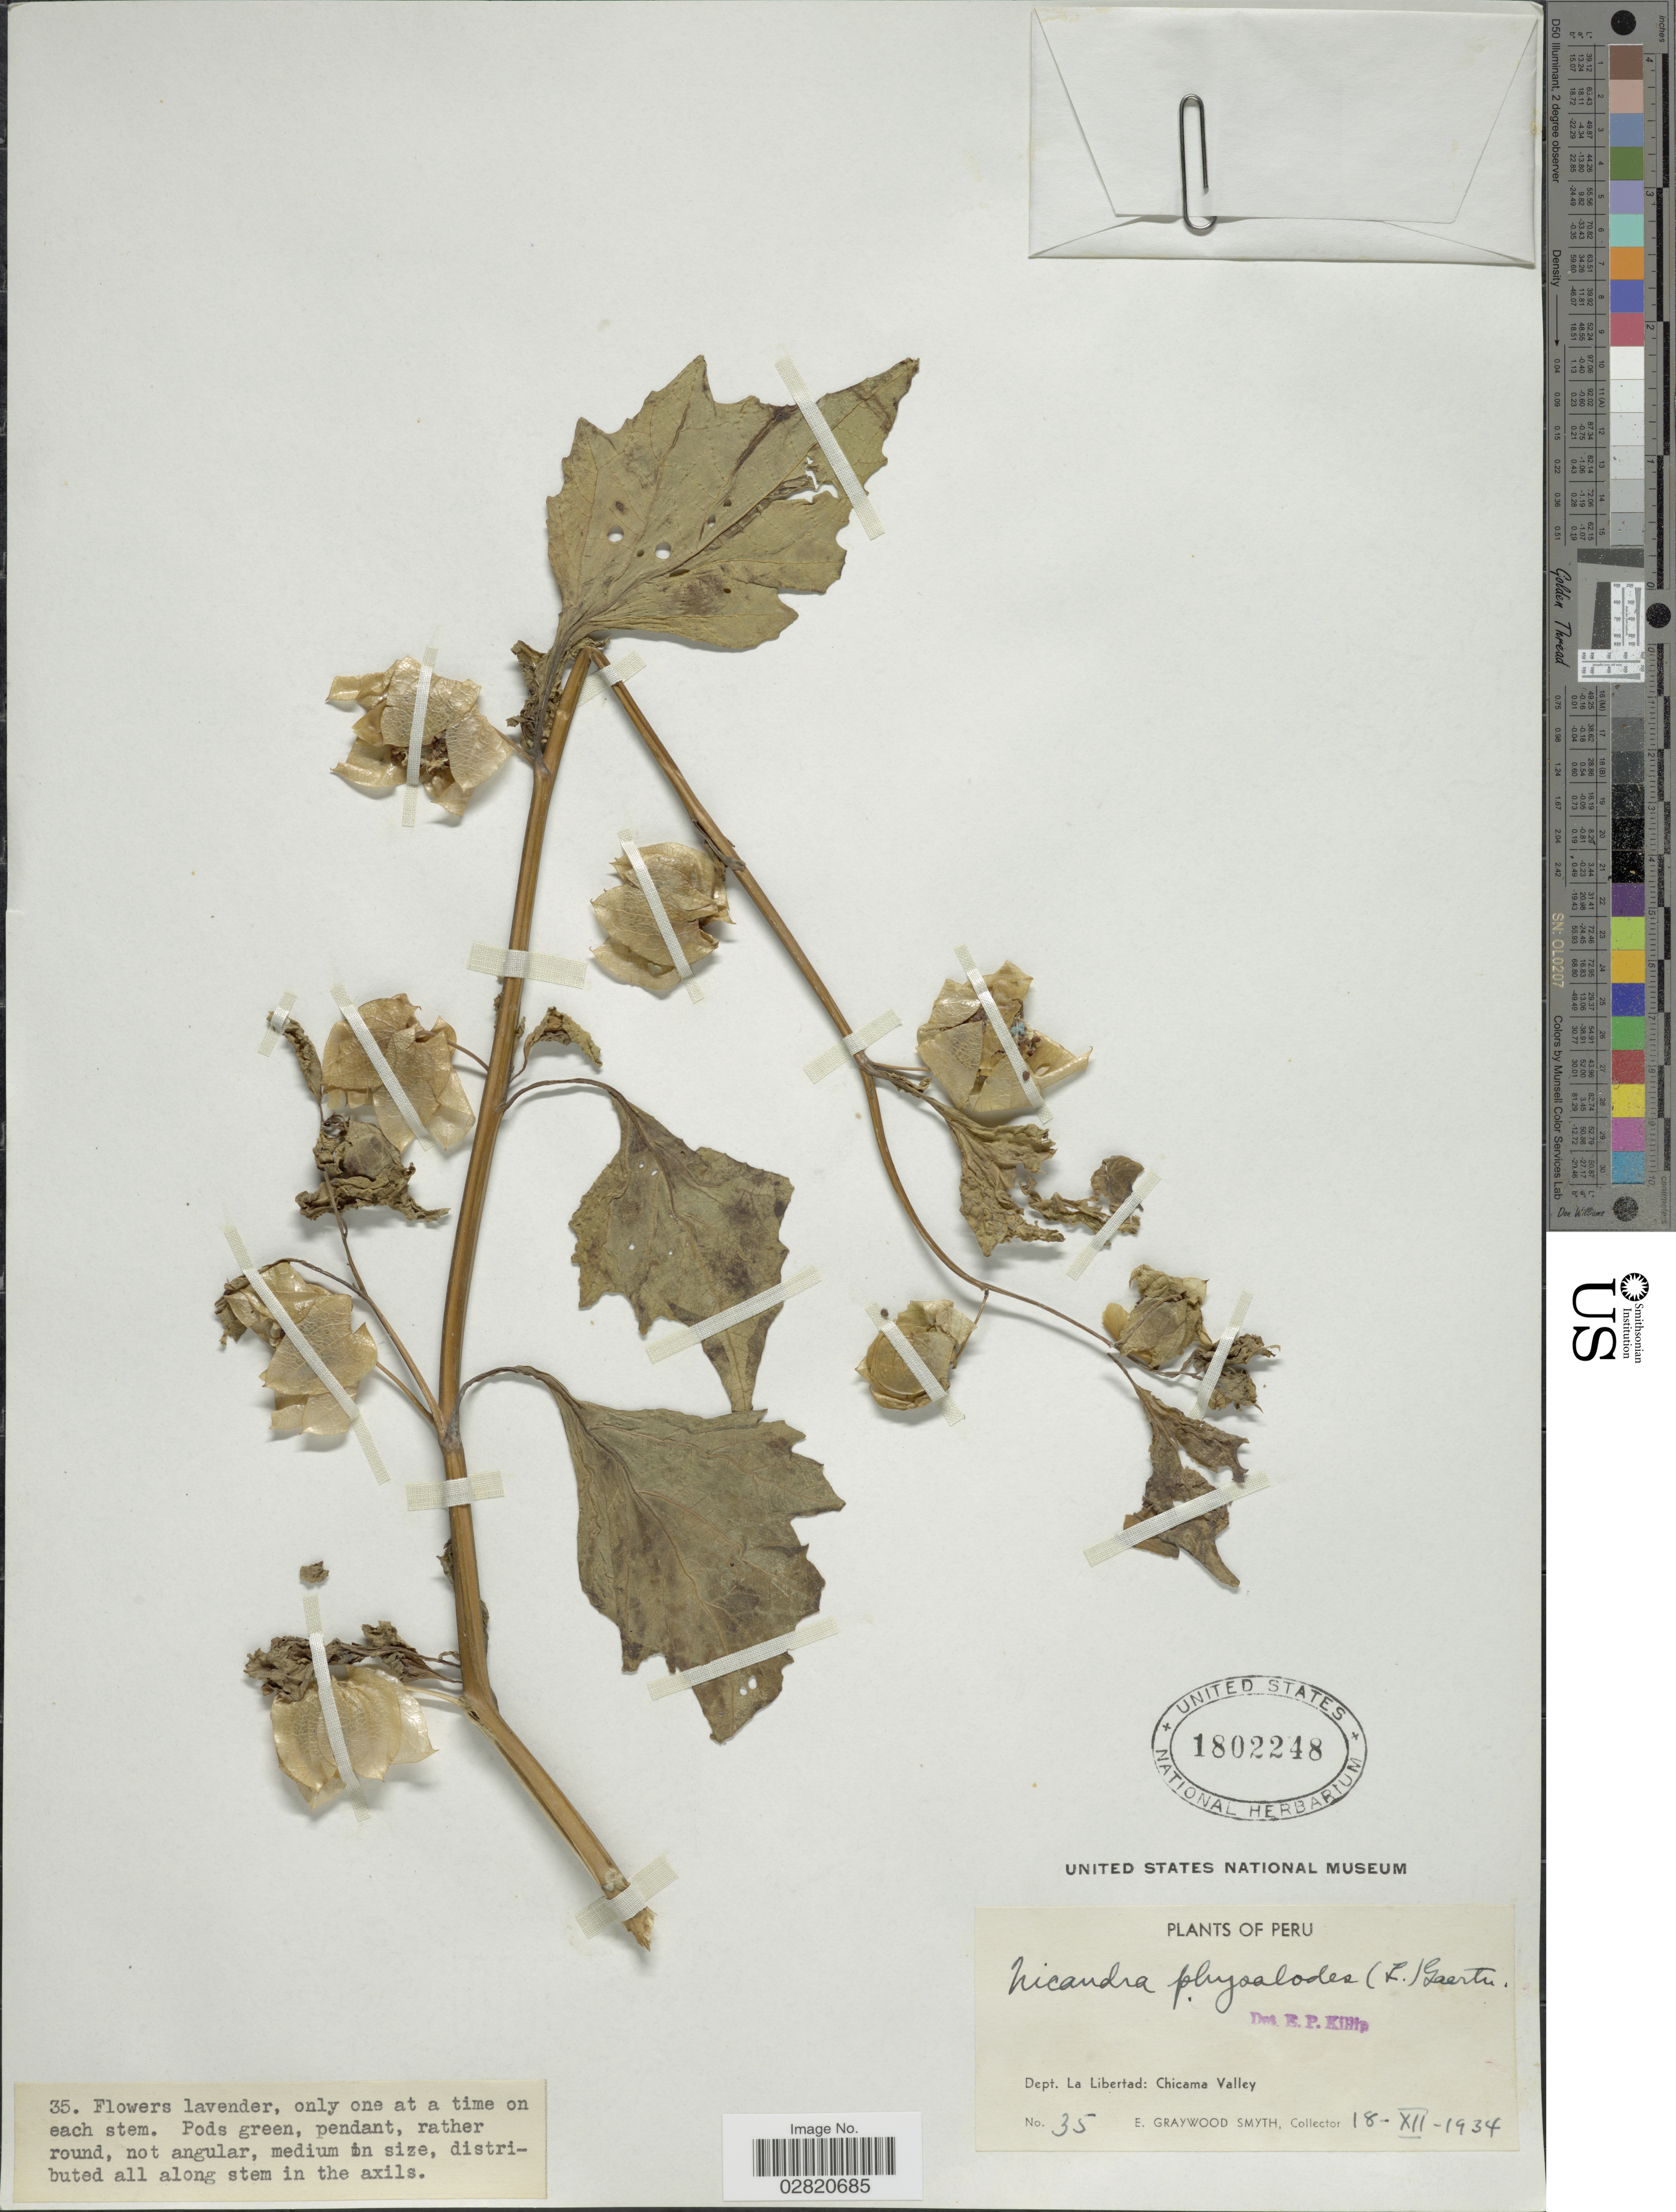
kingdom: Plantae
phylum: Tracheophyta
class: Magnoliopsida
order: Solanales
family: Solanaceae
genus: Nicandra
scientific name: Nicandra physalodes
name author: (L.) Gaertn.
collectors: E. G. Smyth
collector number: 35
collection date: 1934-12-18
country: Peru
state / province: La Libertad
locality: Dept. La Libertad: Chicama Valley.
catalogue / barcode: US 1802248